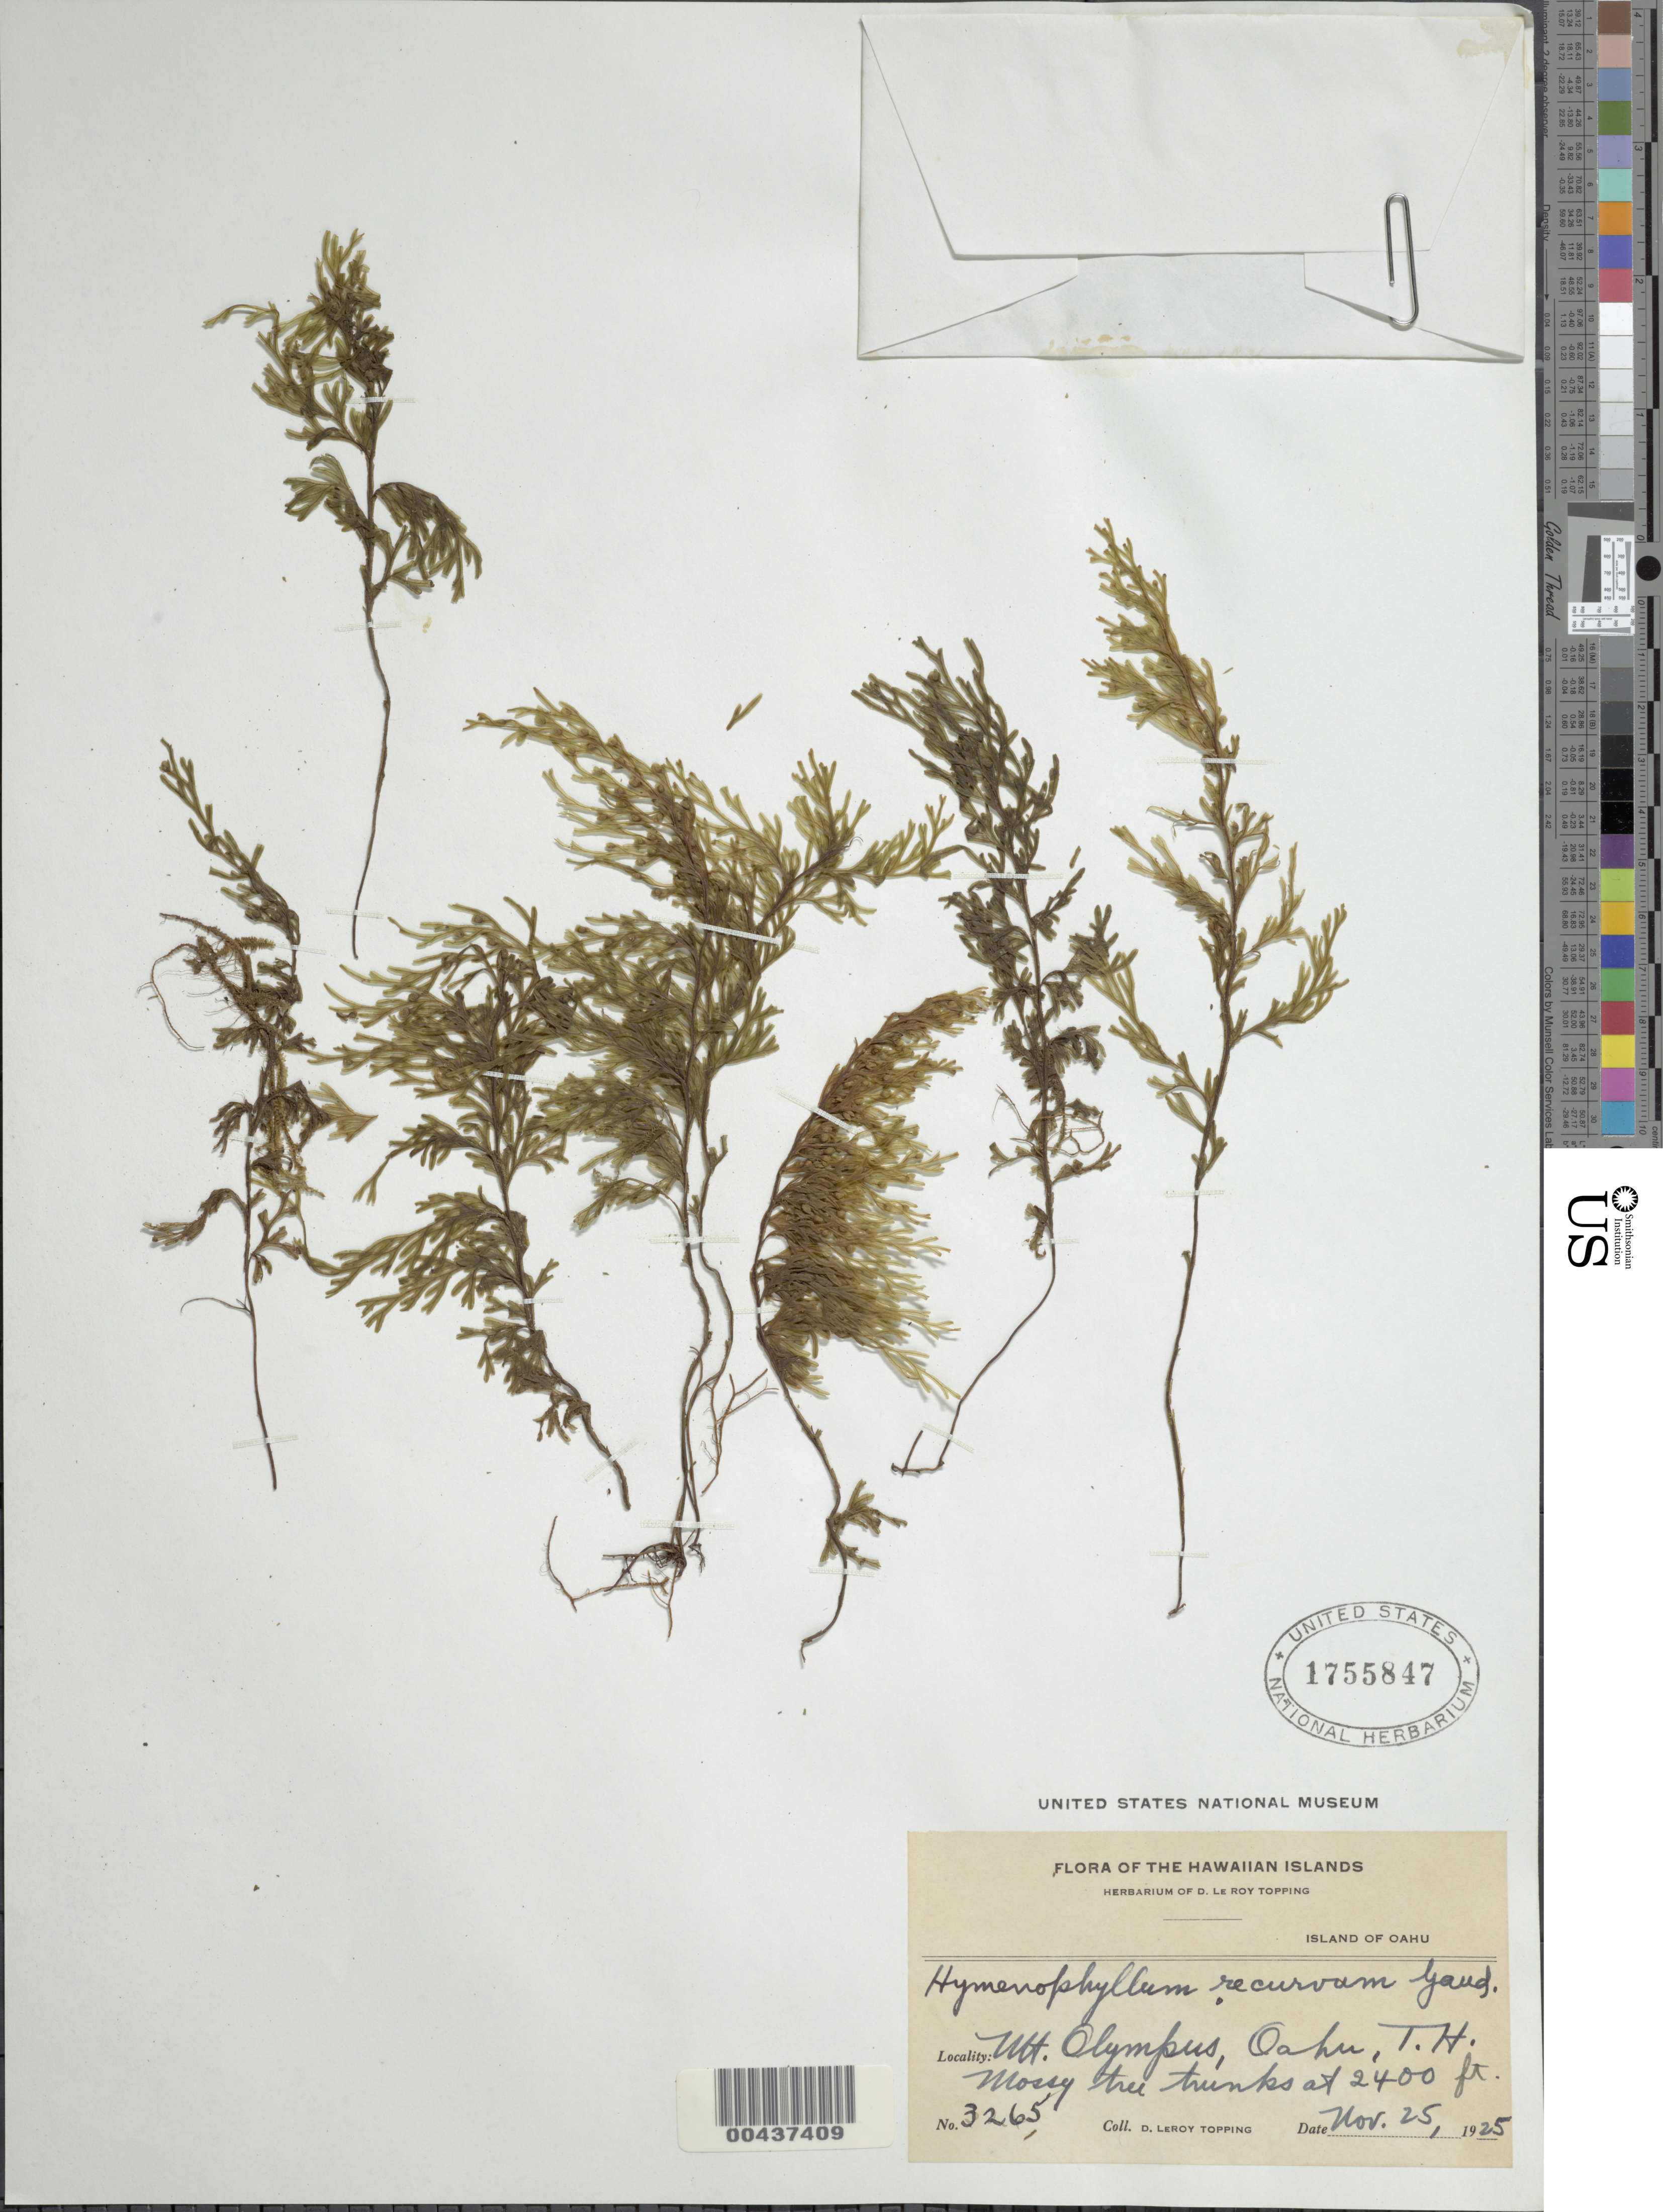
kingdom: Plantae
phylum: Tracheophyta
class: Polypodiopsida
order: Hymenophyllales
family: Hymenophyllaceae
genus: Hymenophyllum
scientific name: Hymenophyllum recurvum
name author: Gaudich.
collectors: D. L. Topping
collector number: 3265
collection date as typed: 25 Nov 1925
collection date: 1925-11-25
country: United States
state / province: Hawaii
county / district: Honolulu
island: Oahu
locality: Mt. Olympus, Oahu, T.H.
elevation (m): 732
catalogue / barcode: US 1755847